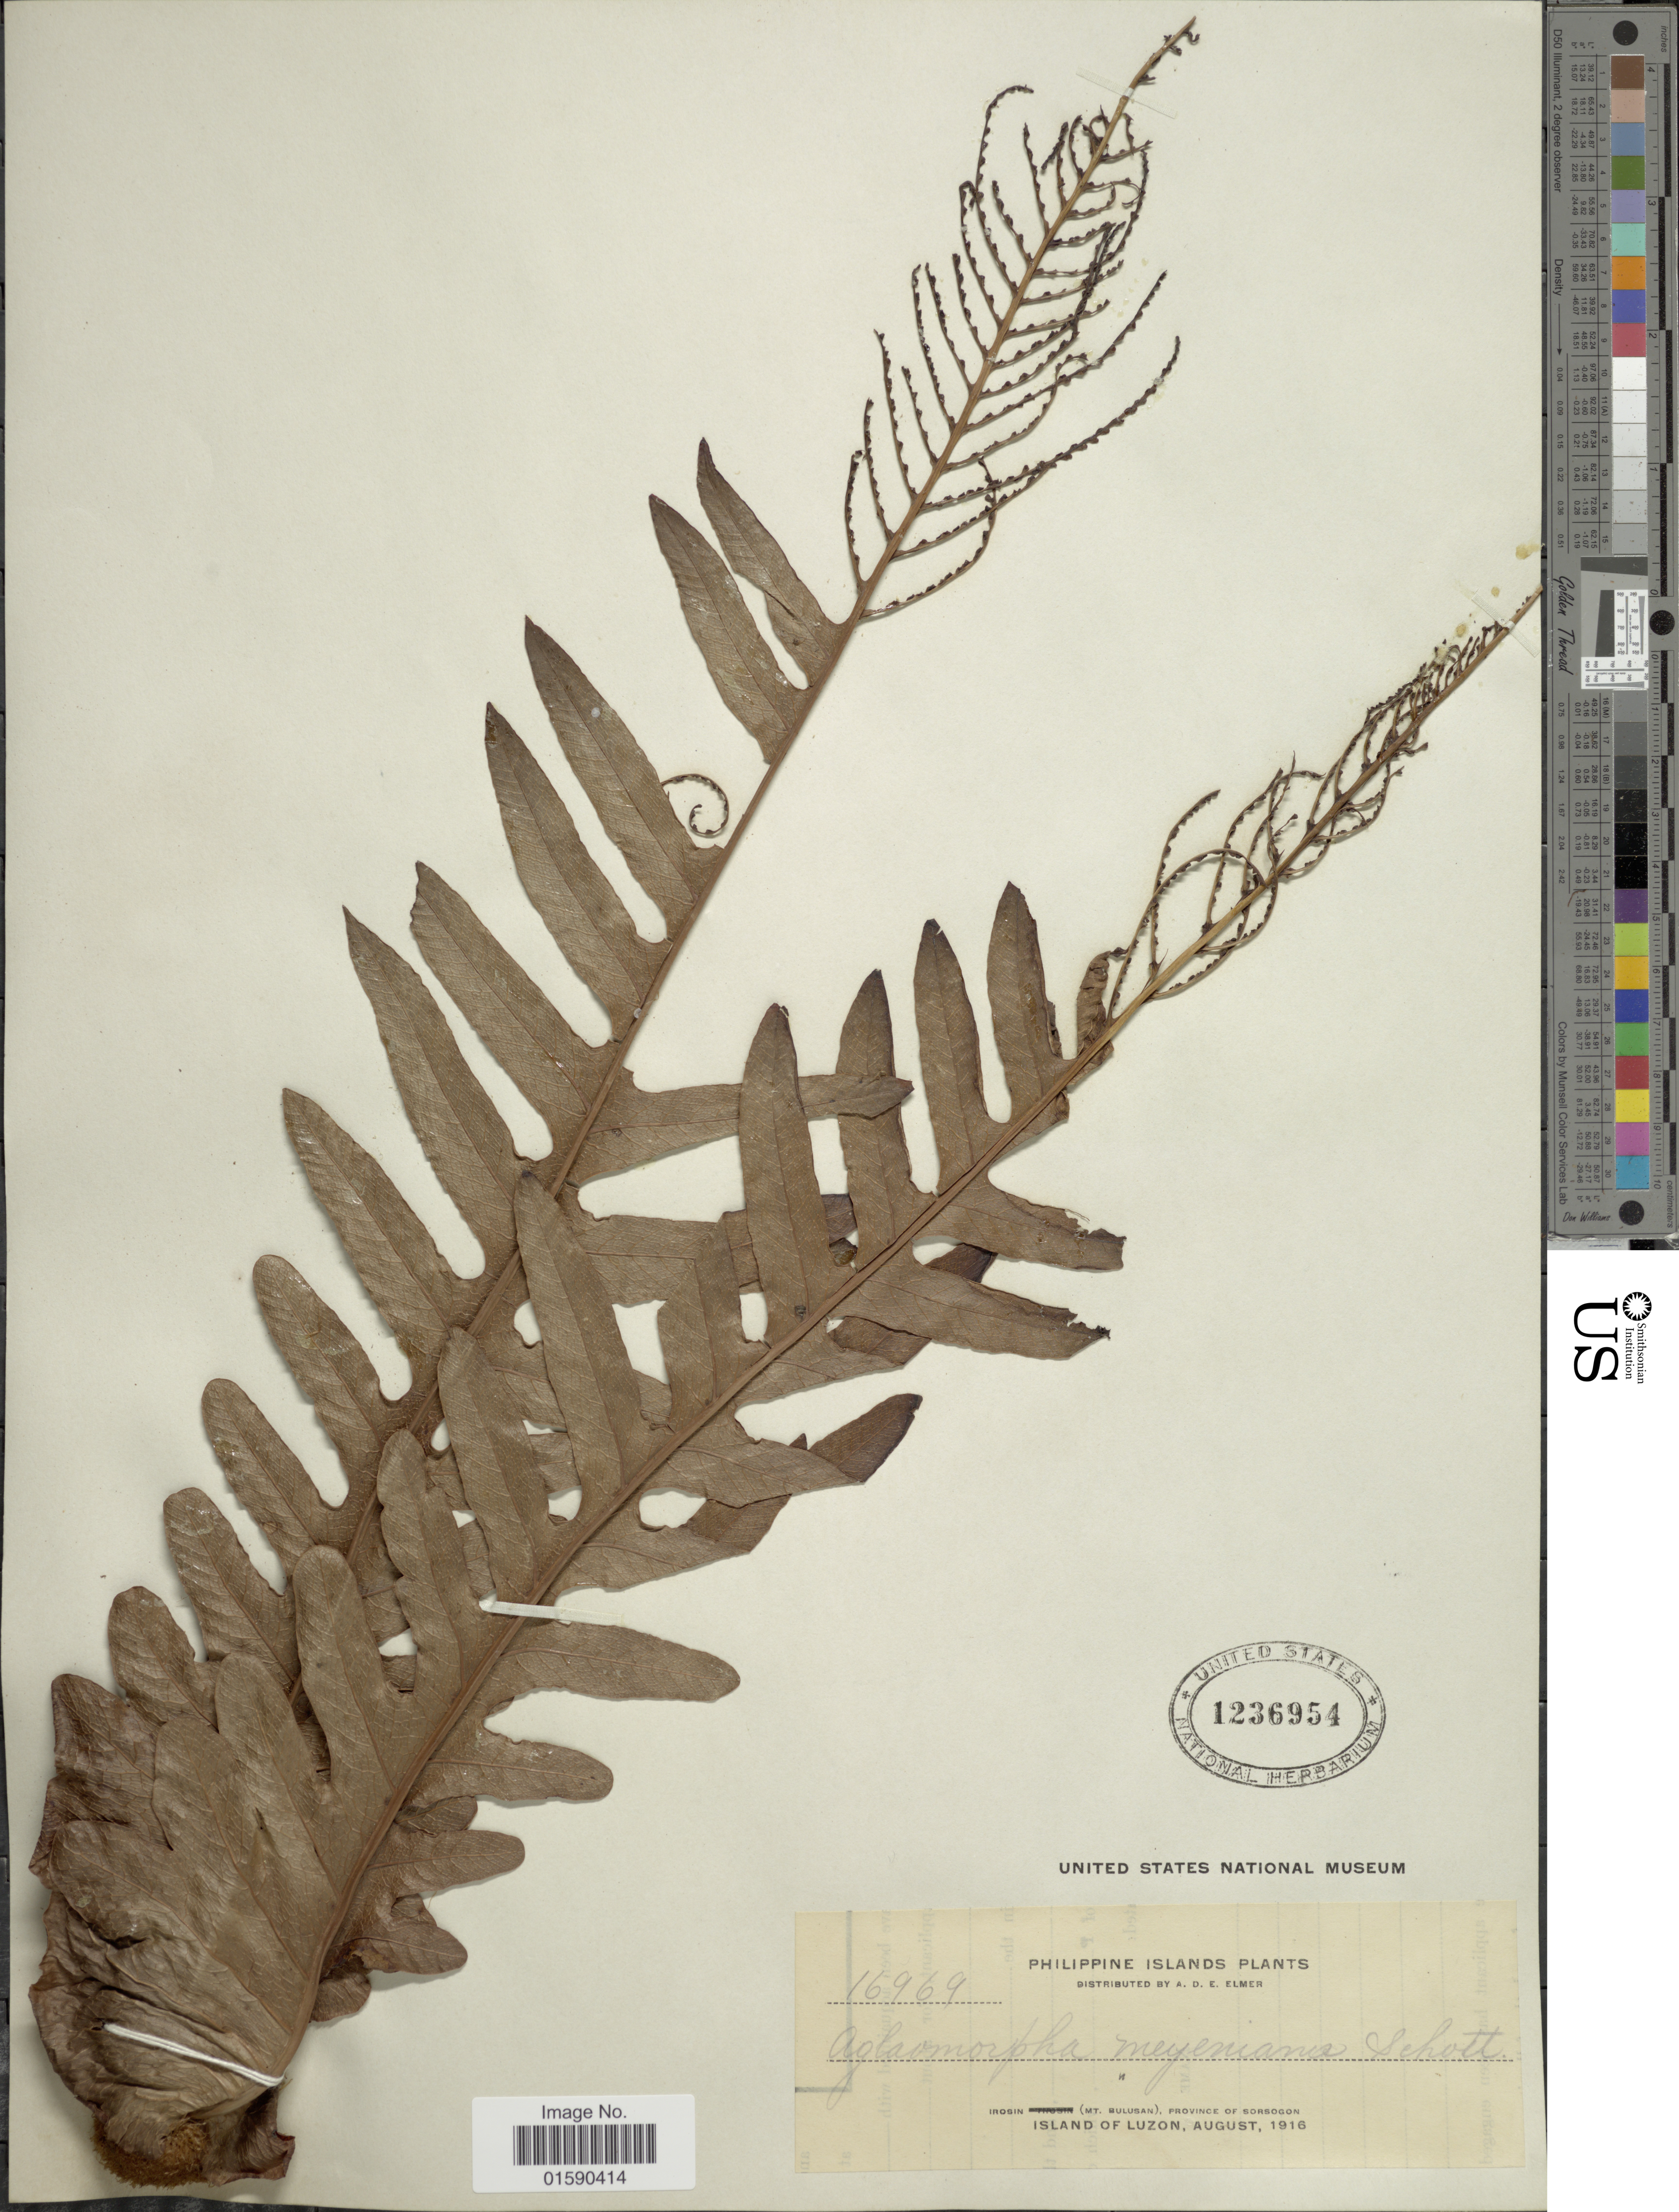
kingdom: Plantae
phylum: Tracheophyta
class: Polypodiopsida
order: Polypodiales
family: Polypodiaceae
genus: Aglaomorpha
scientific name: Aglaomorpha meyeniana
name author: Schott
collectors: A. D. E. Elmer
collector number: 16969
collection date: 1916-08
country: Philippines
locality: Irosin (Mt. Bulusan), province of Sorsogon, Island of Luzon.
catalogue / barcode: US 1236954